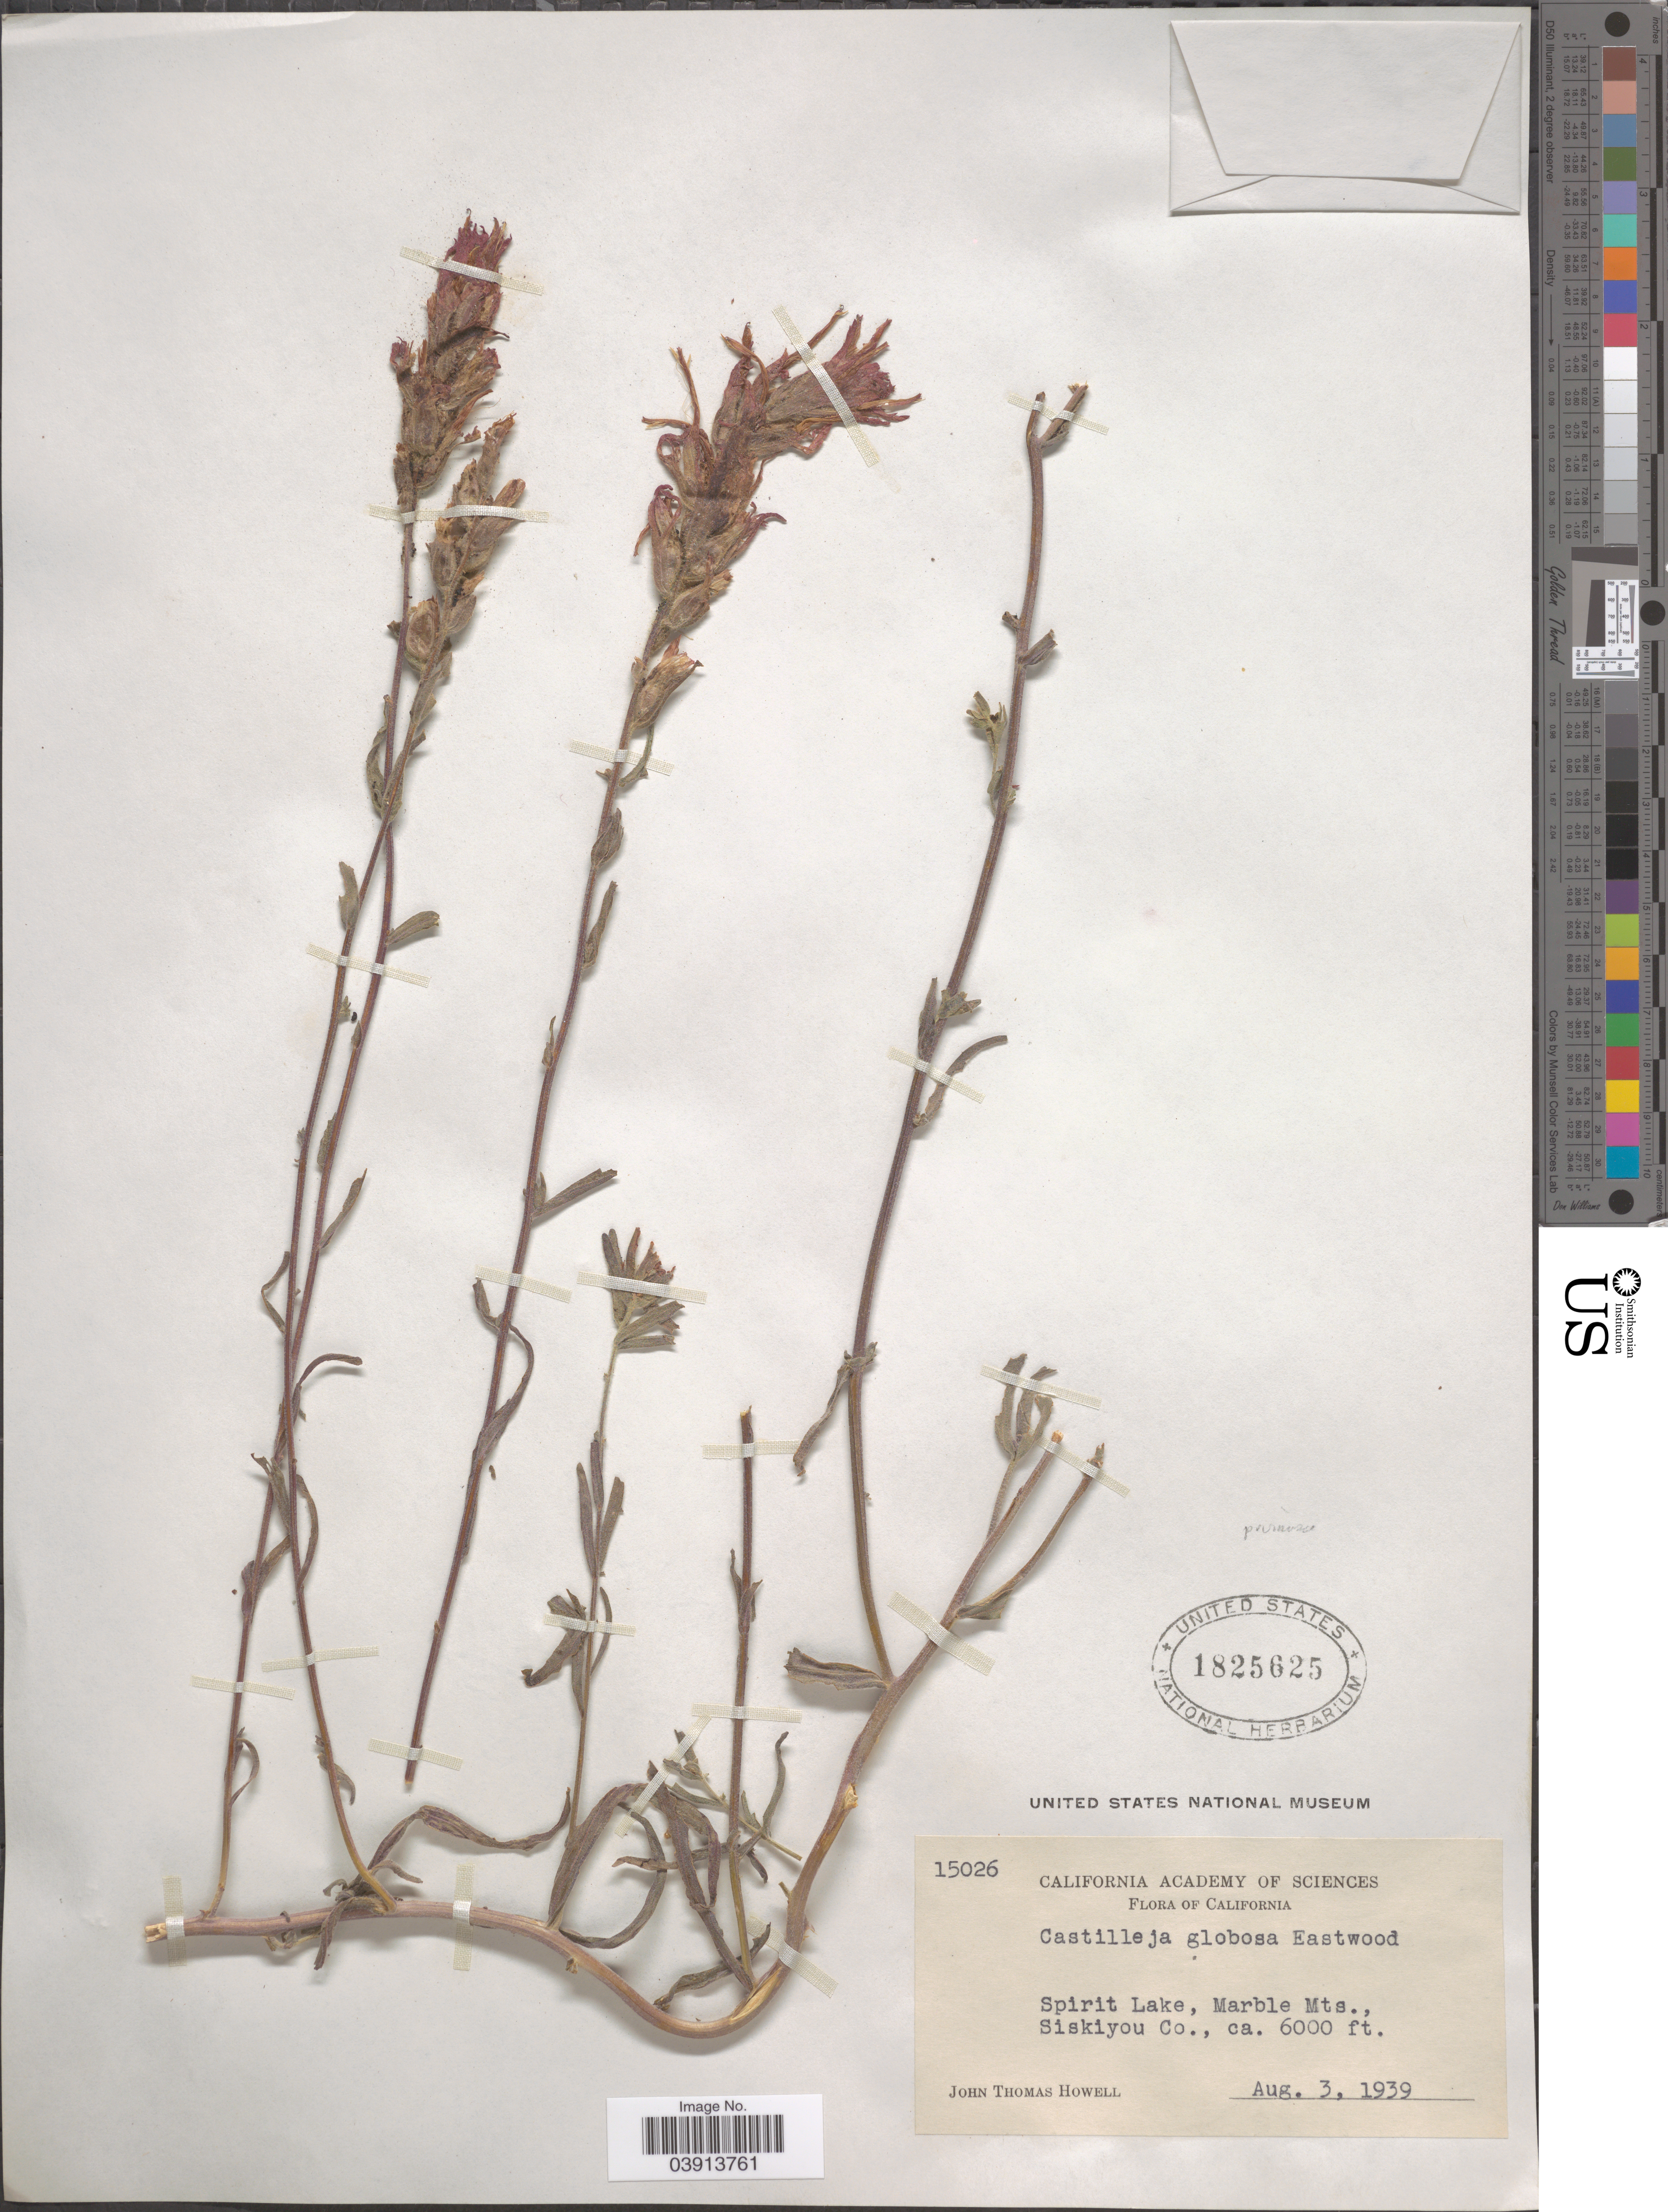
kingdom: Plantae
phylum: Tracheophyta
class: Magnoliopsida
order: Lamiales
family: Orobanchaceae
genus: Castilleja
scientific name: Castilleja pruinosa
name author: Fernald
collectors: J. T. Howell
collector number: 15026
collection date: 1939-08-03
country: United States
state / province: California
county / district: Siskiyou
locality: Spirit Lake, Marble Mts., Siskiyou Co.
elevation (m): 1829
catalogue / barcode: US 1825625